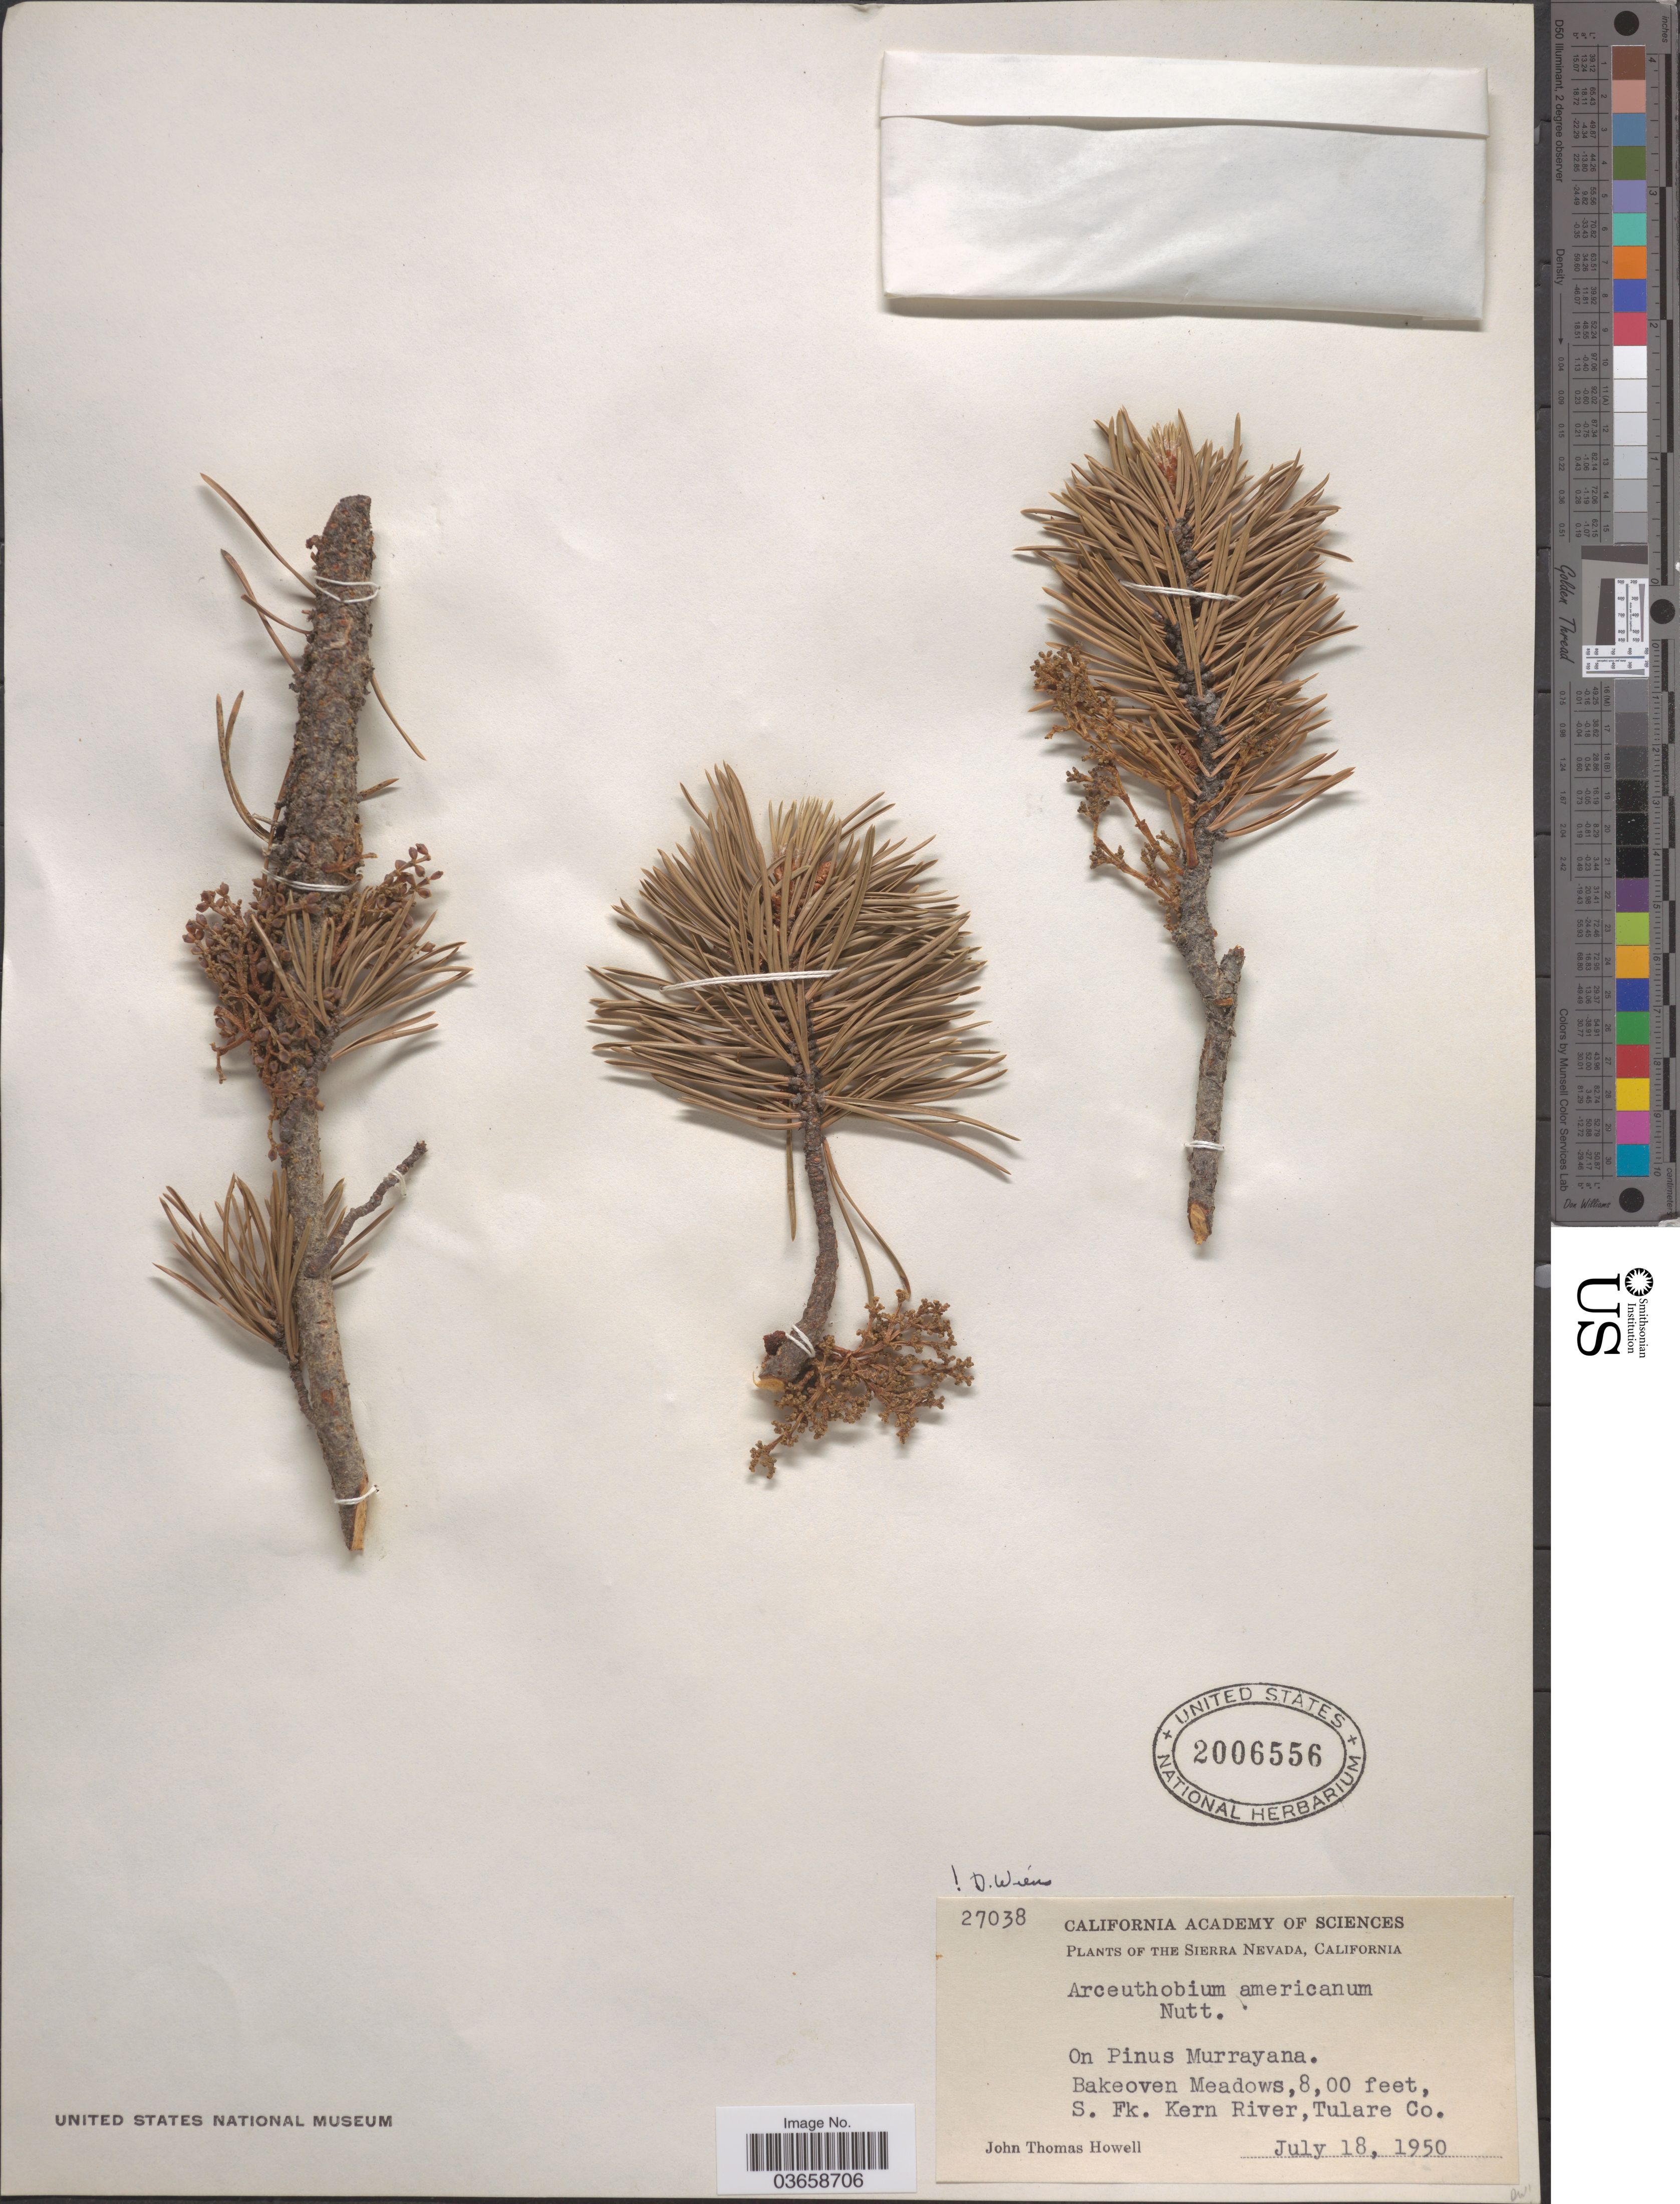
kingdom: Plantae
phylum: Tracheophyta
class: Magnoliopsida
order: Santalales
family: Viscaceae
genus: Arceuthobium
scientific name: Arceuthobium americanum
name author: Nutt. ex A. Gray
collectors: J. T. Howell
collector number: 27038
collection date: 1950-07-18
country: United States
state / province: California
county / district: Tulare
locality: The Sierra Nevada. Bakeoven Meadows, S. Fk. Kern River, Tulare Co.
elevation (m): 244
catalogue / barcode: US 2006556